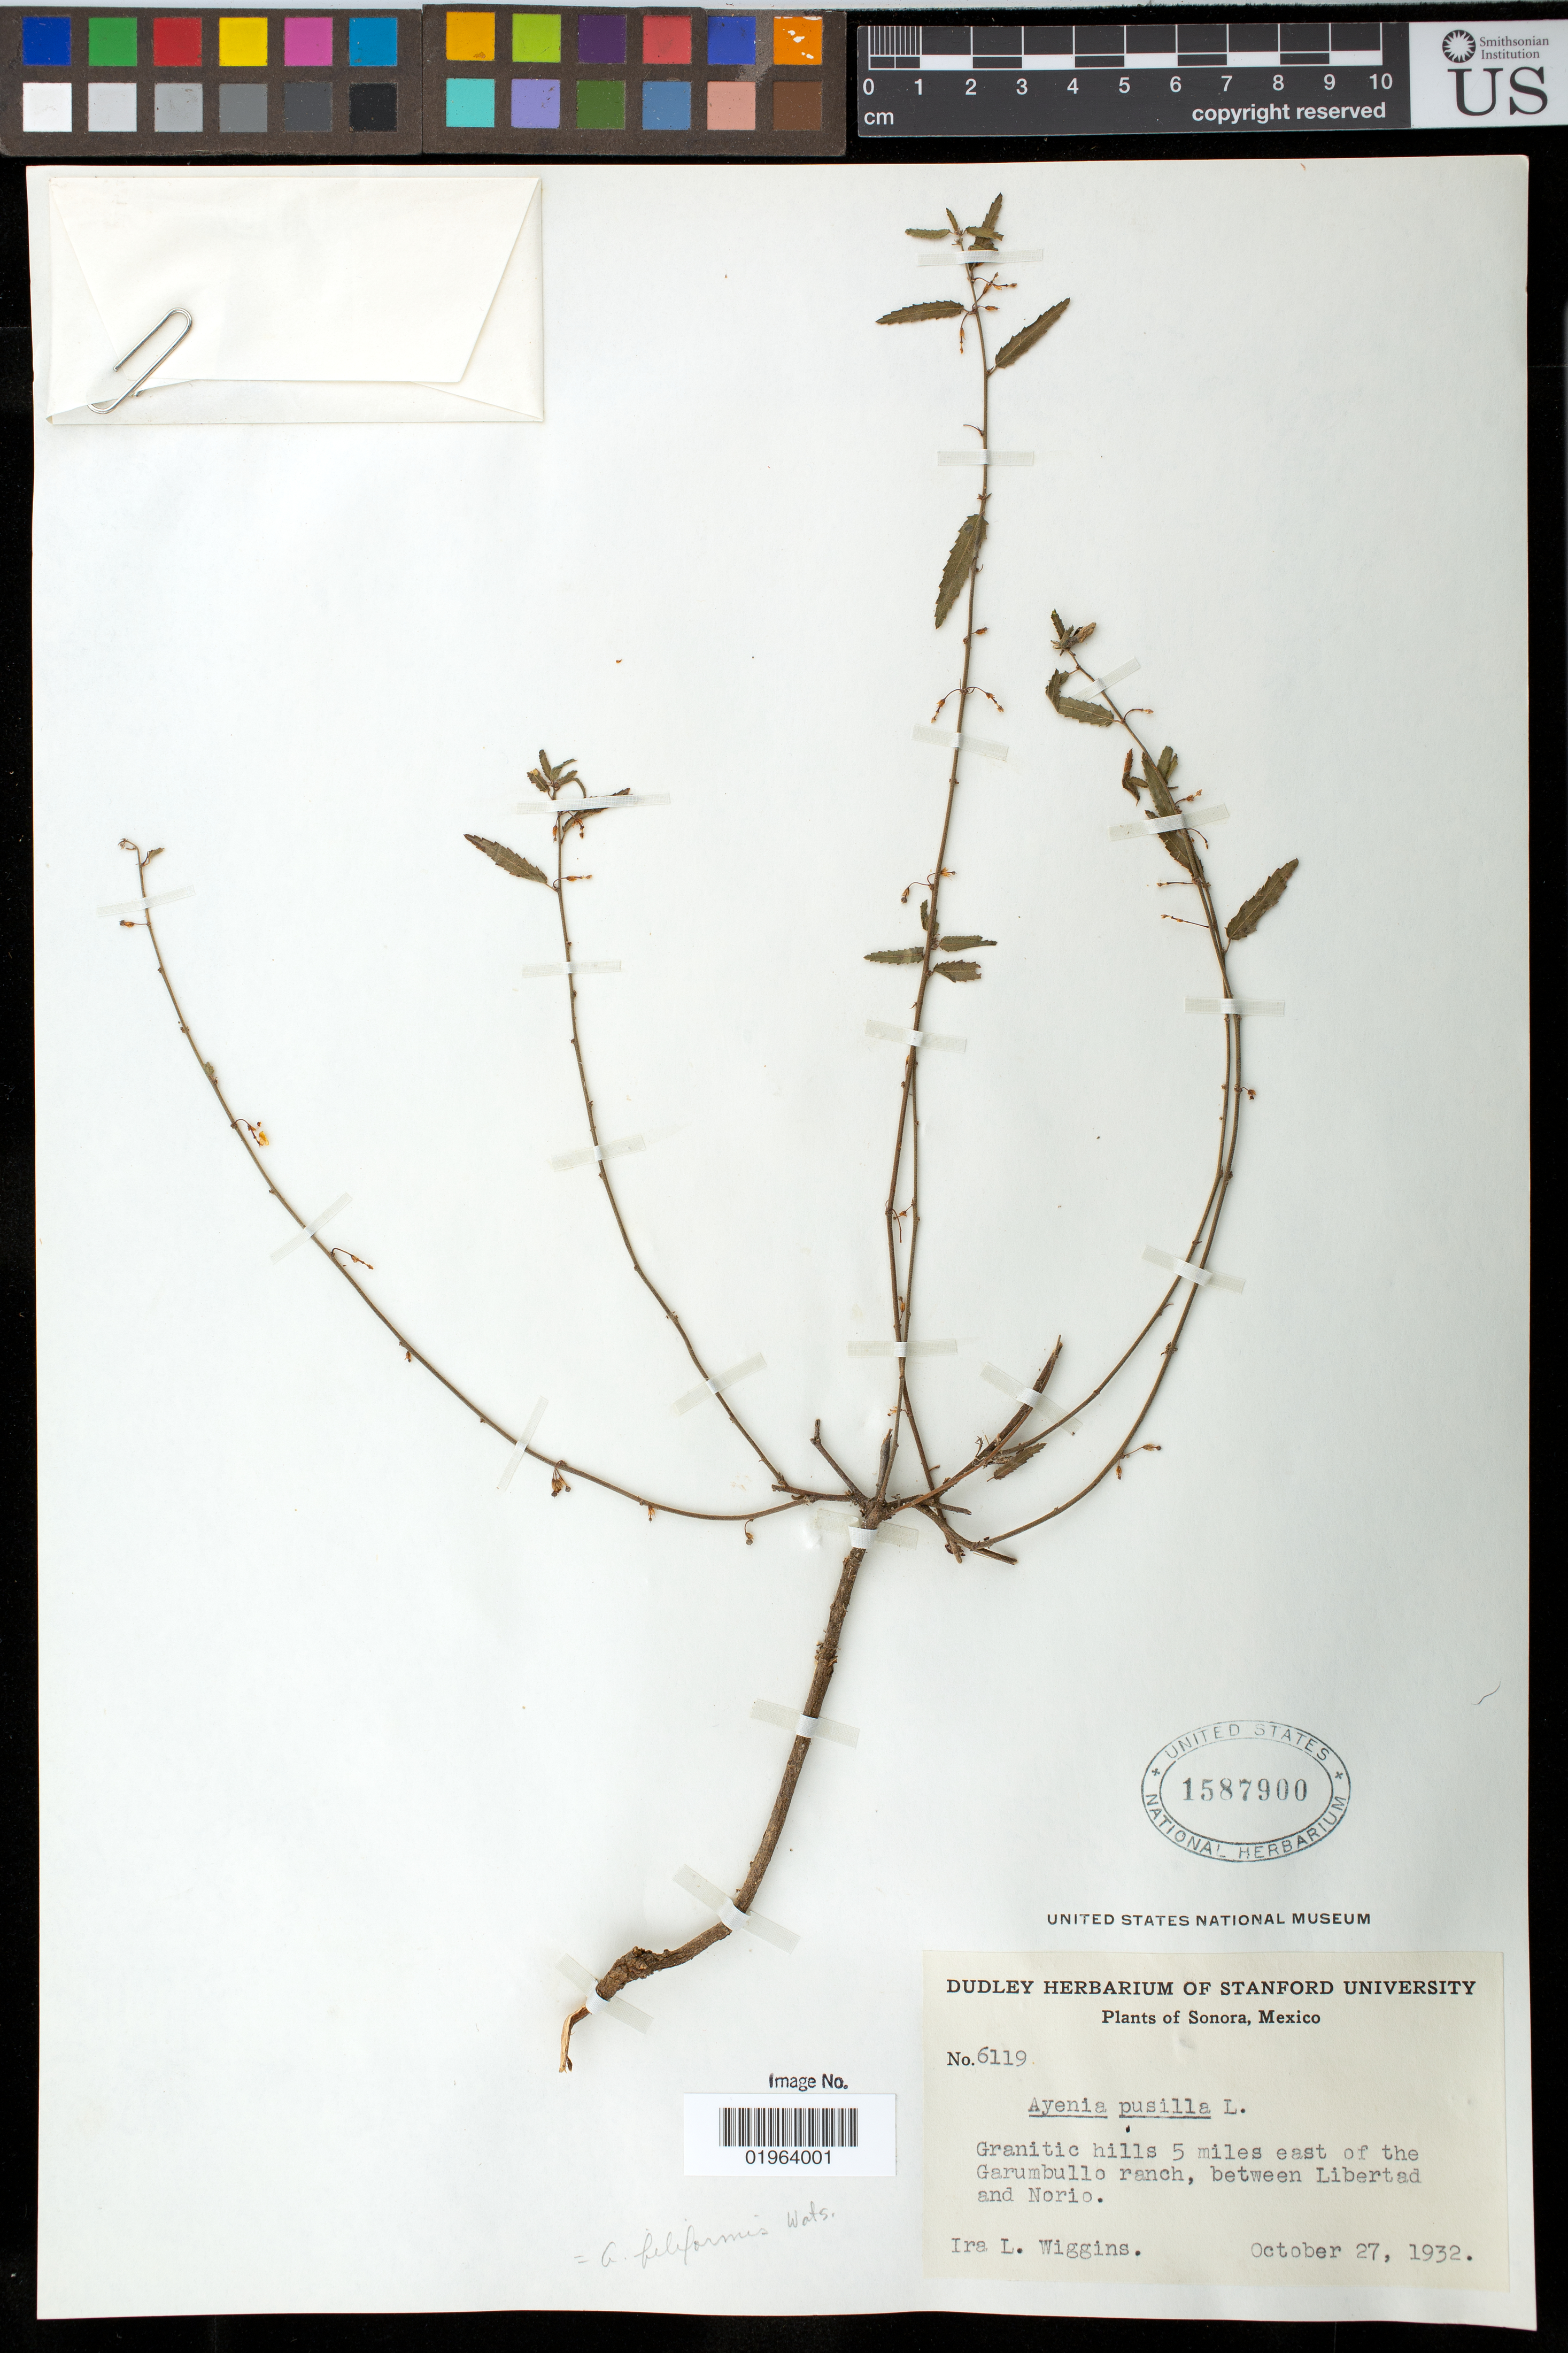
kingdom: Plantae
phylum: Tracheophyta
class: Magnoliopsida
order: Malvales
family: Malvaceae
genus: Ayenia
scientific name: Ayenia filiformis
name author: S. Watson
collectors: I. L. Wiggins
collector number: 6119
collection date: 1932-10-27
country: Mexico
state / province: Sonora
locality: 5 mi. E. of Garumbullo ranch, between Libertad and Norio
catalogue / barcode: US 1587900